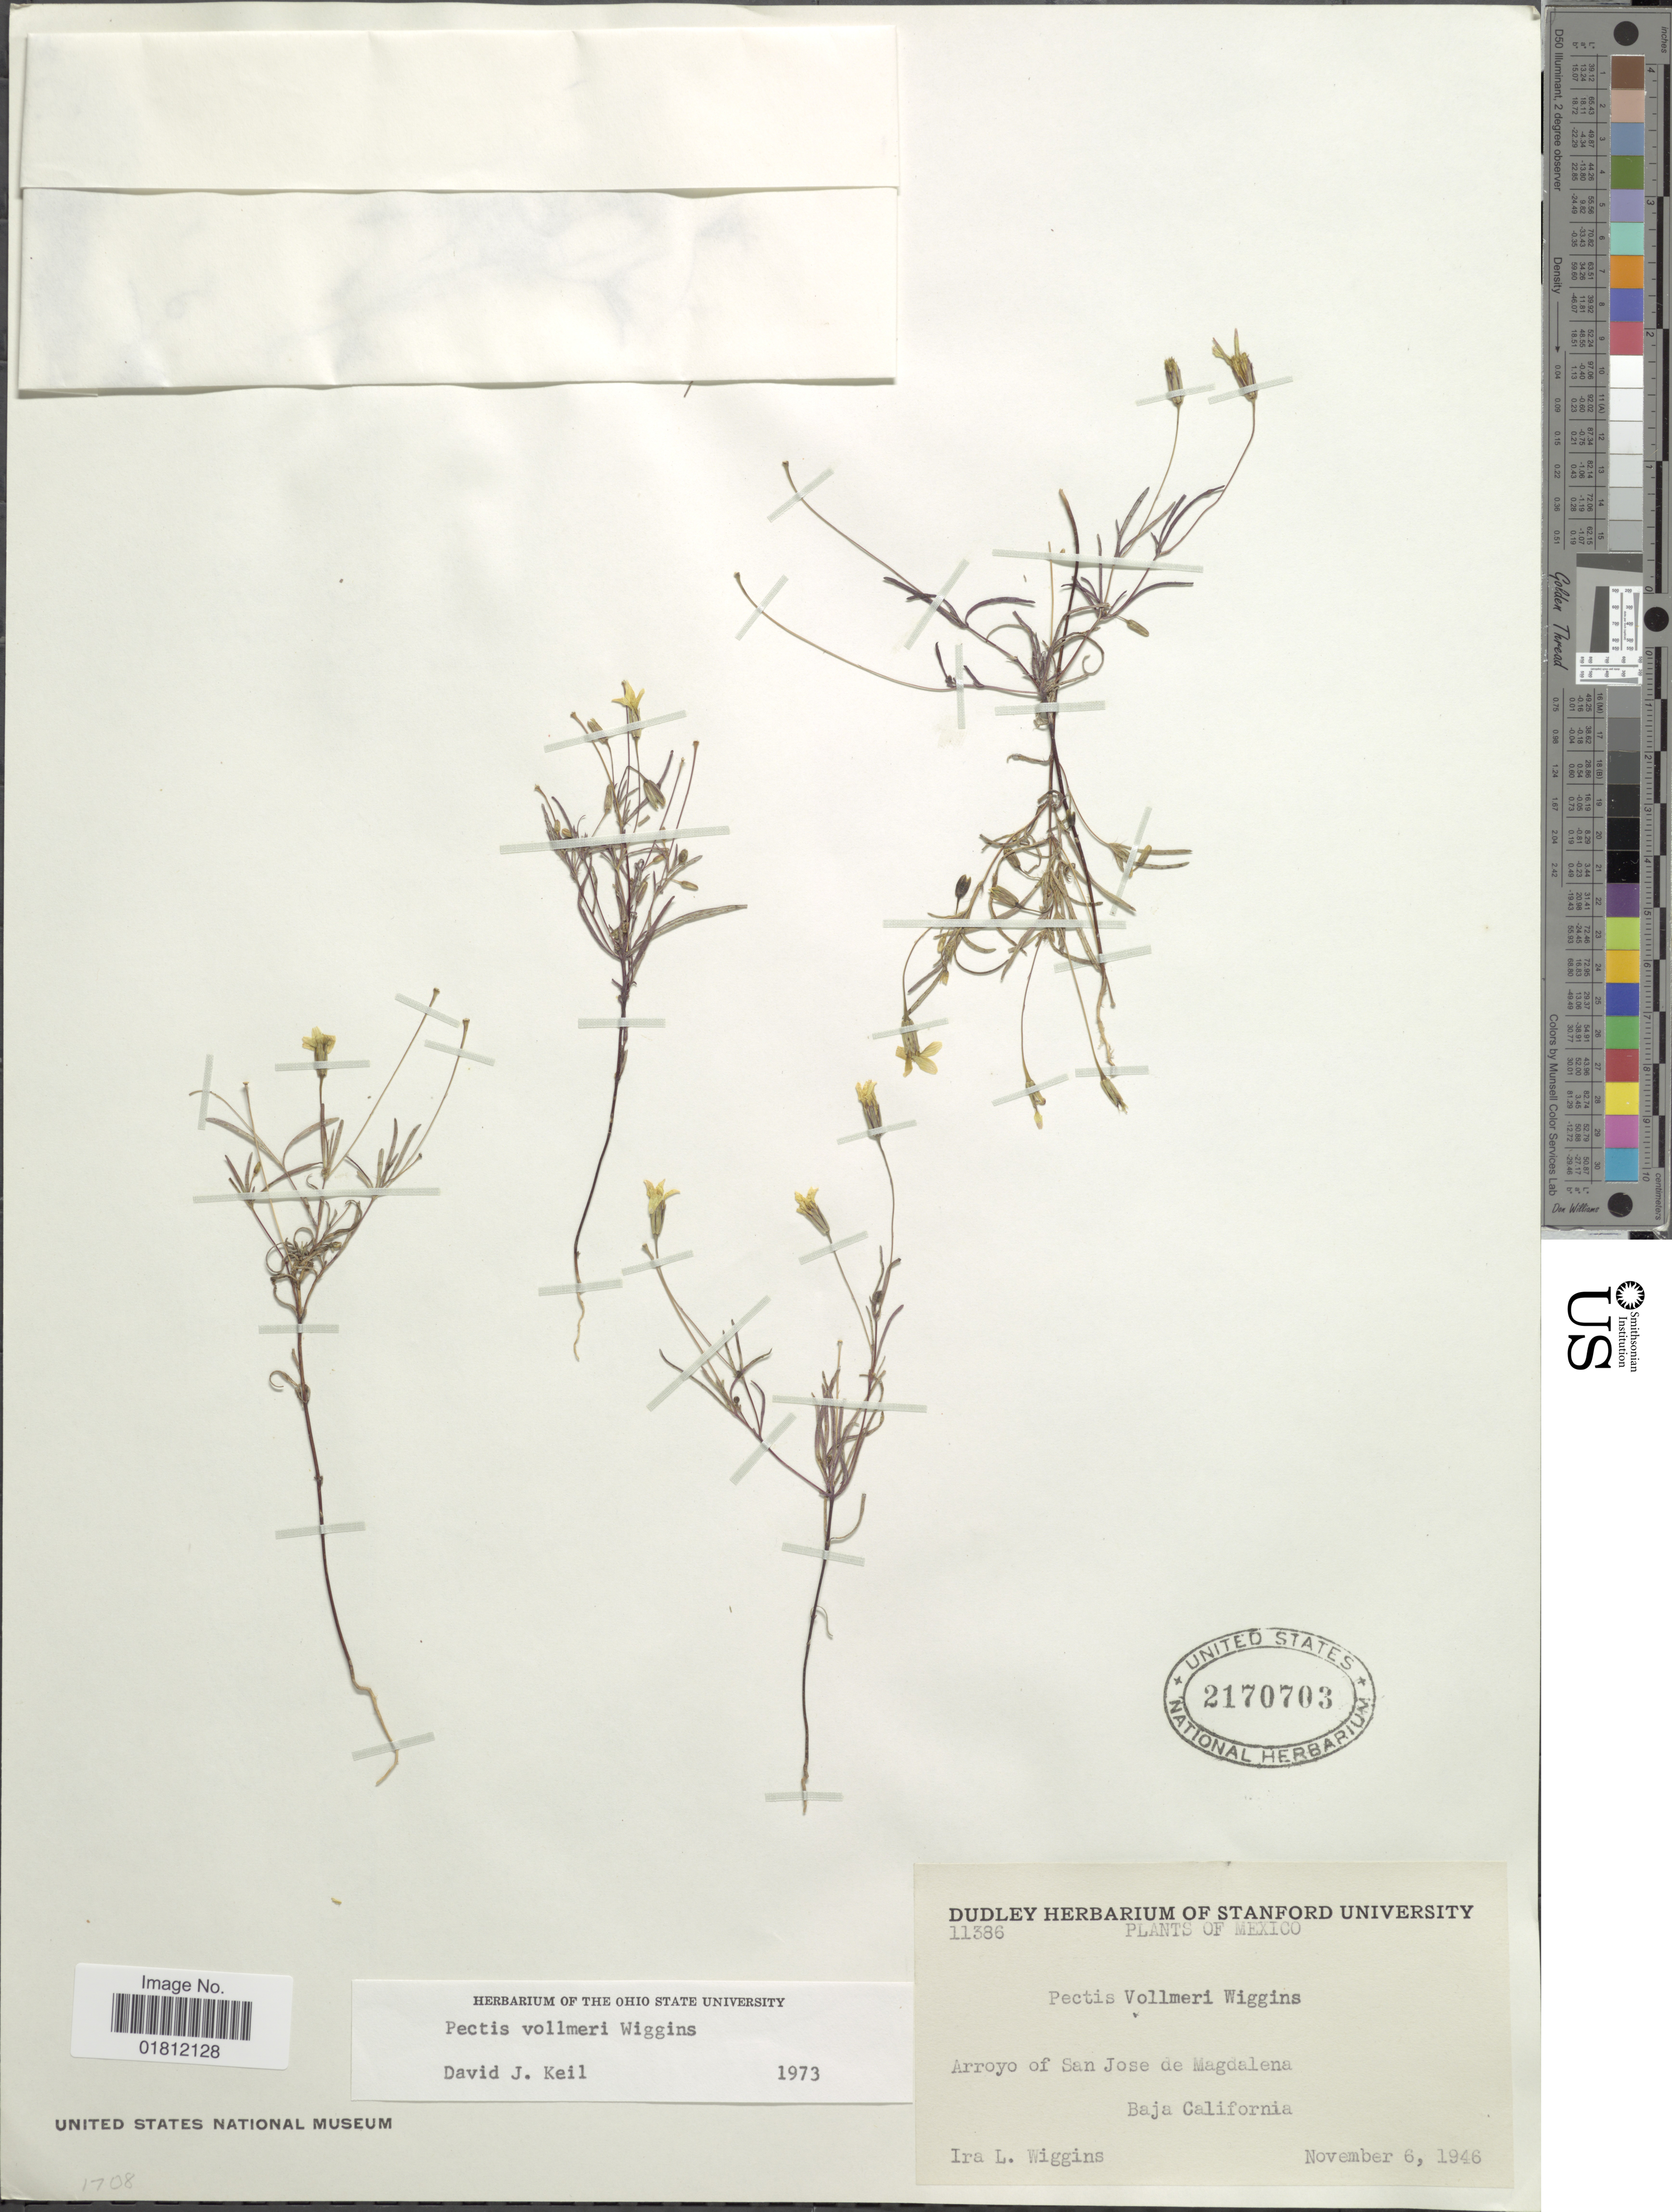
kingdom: Plantae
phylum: Tracheophyta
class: Magnoliopsida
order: Asterales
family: Asteraceae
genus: Pectis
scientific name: Pectis vollmeri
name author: Wiggins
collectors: I. L. Wiggins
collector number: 11386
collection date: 1946-11-06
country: Mexico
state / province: Baja California Sur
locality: Mexico. Arroyo of San jose de Magdalena. Baja California.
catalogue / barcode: US 2170703